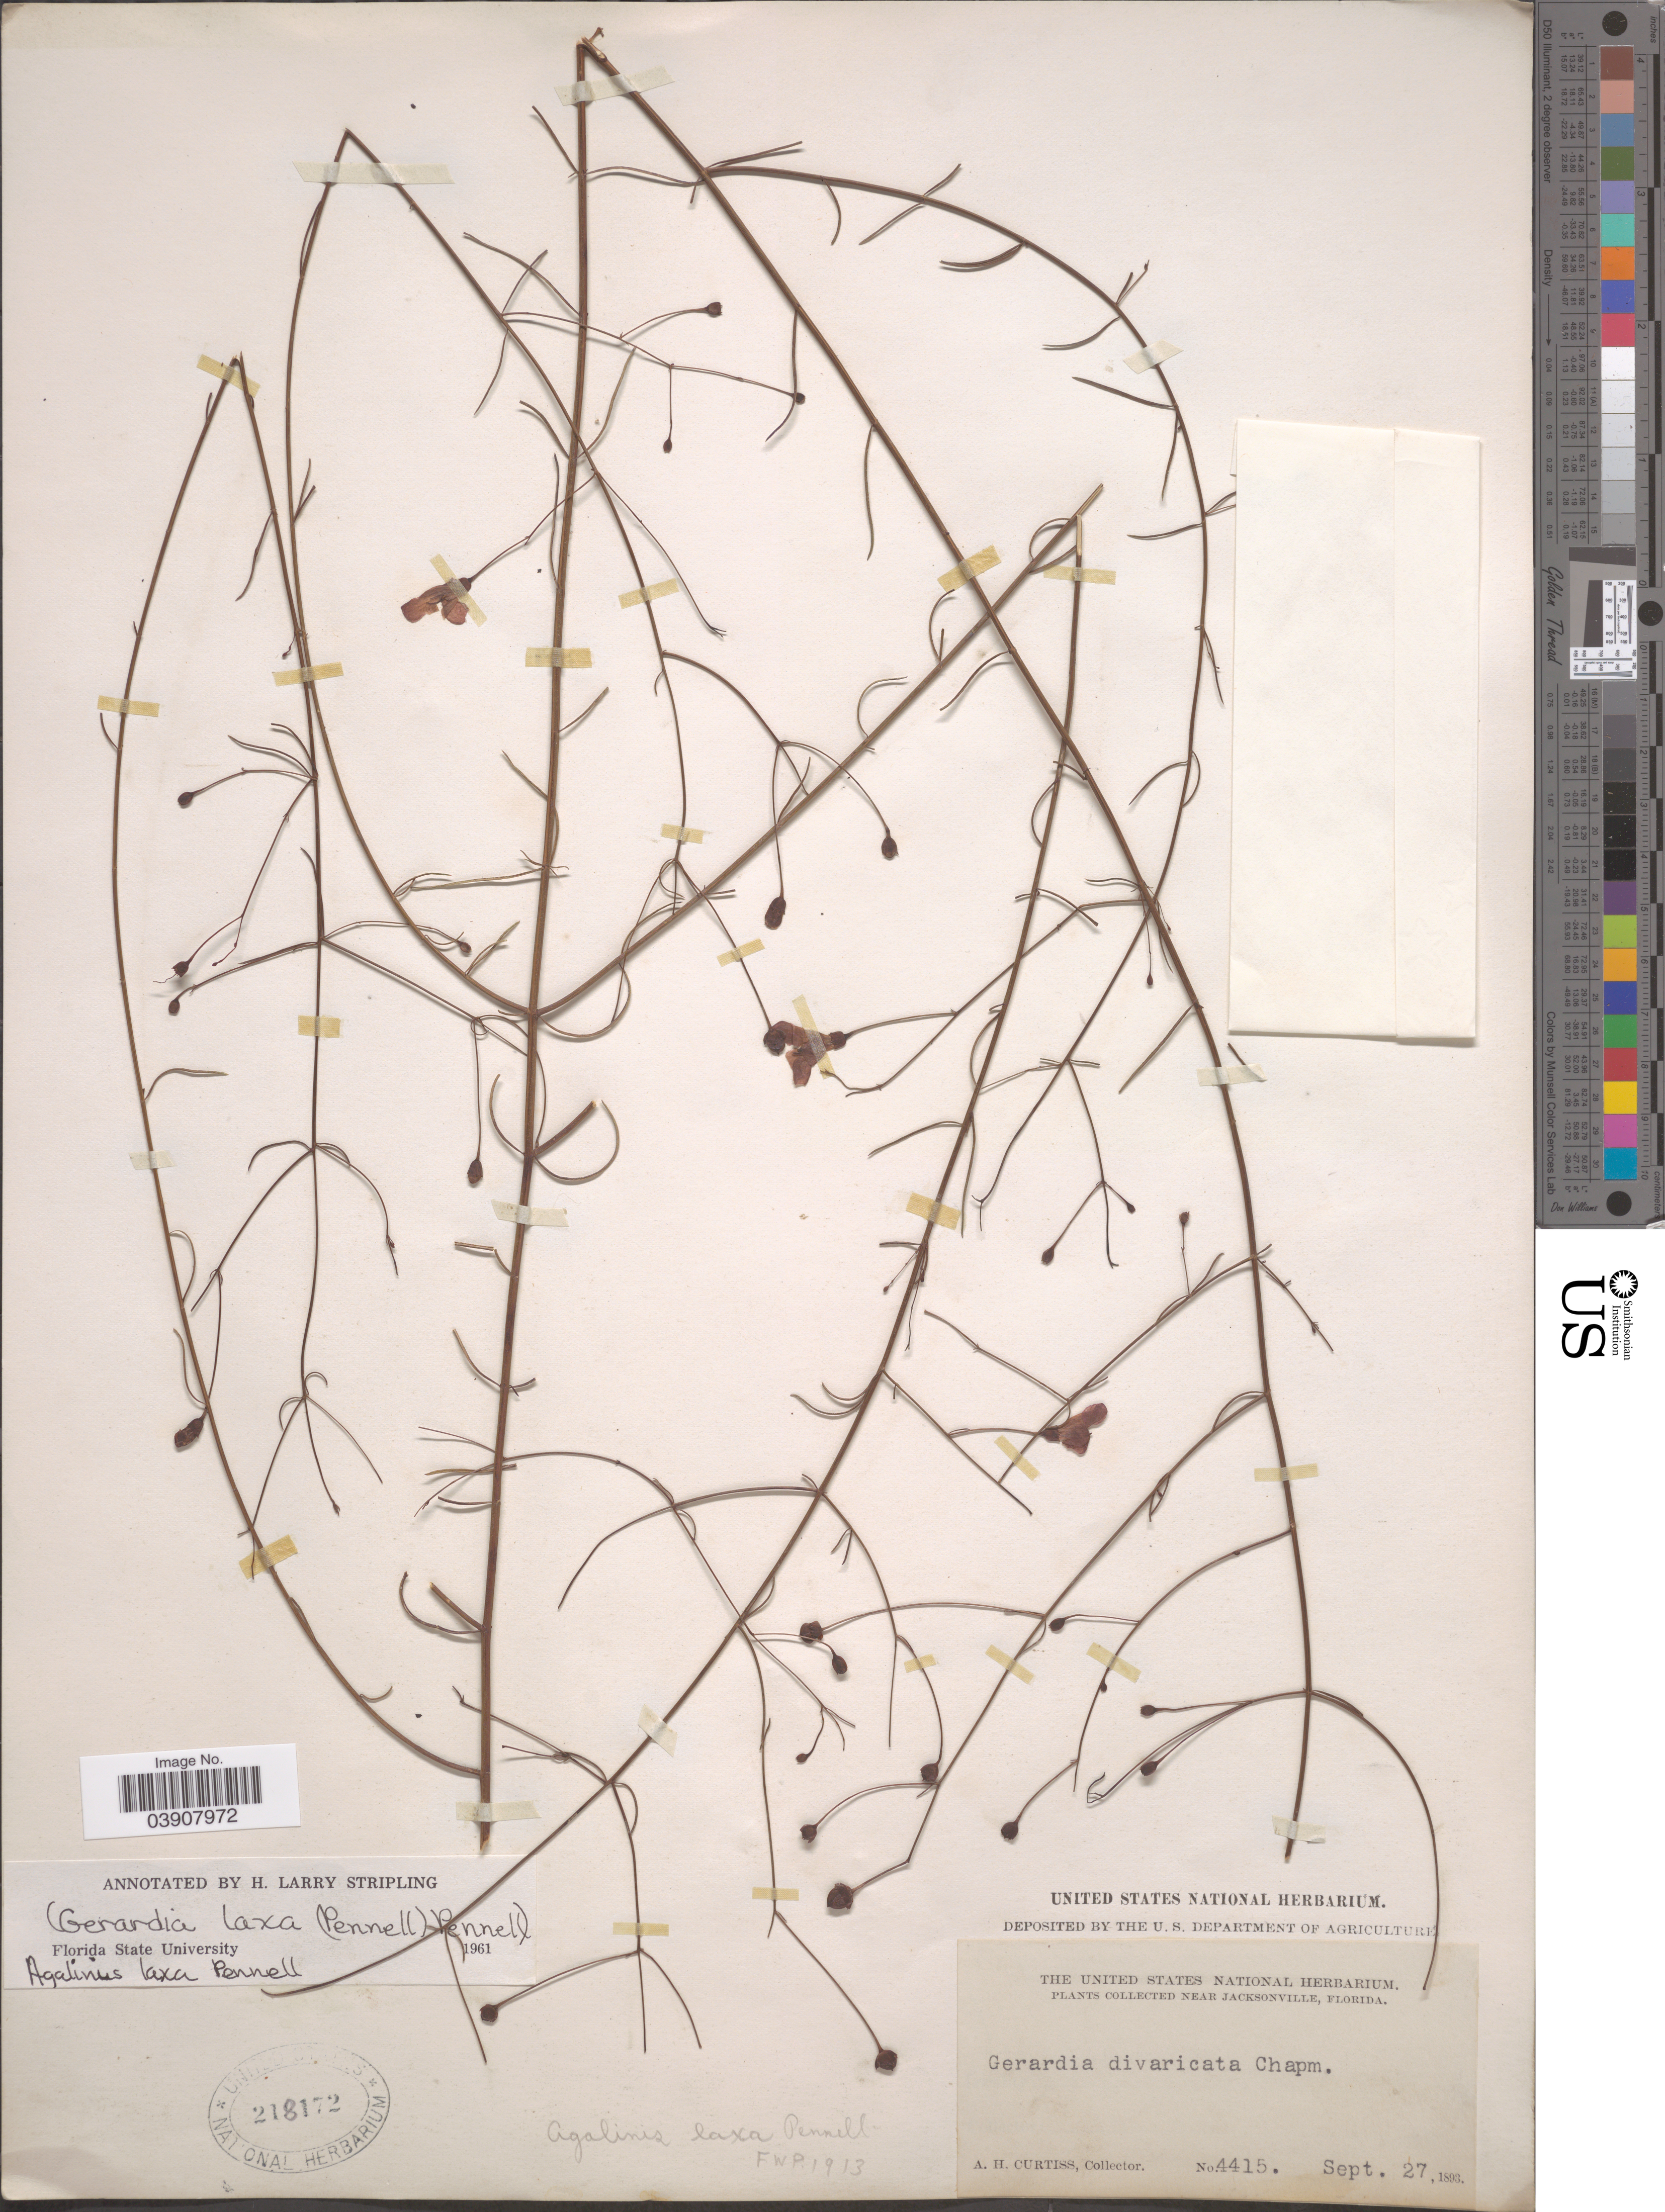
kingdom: Plantae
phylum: Tracheophyta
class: Magnoliopsida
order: Lamiales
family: Orobanchaceae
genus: Agalinis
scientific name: Agalinis laxa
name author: Pennell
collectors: A. H. Curtiss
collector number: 4415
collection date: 1893-09-27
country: United States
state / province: Florida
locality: Near Jacksonville.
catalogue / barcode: US 218172